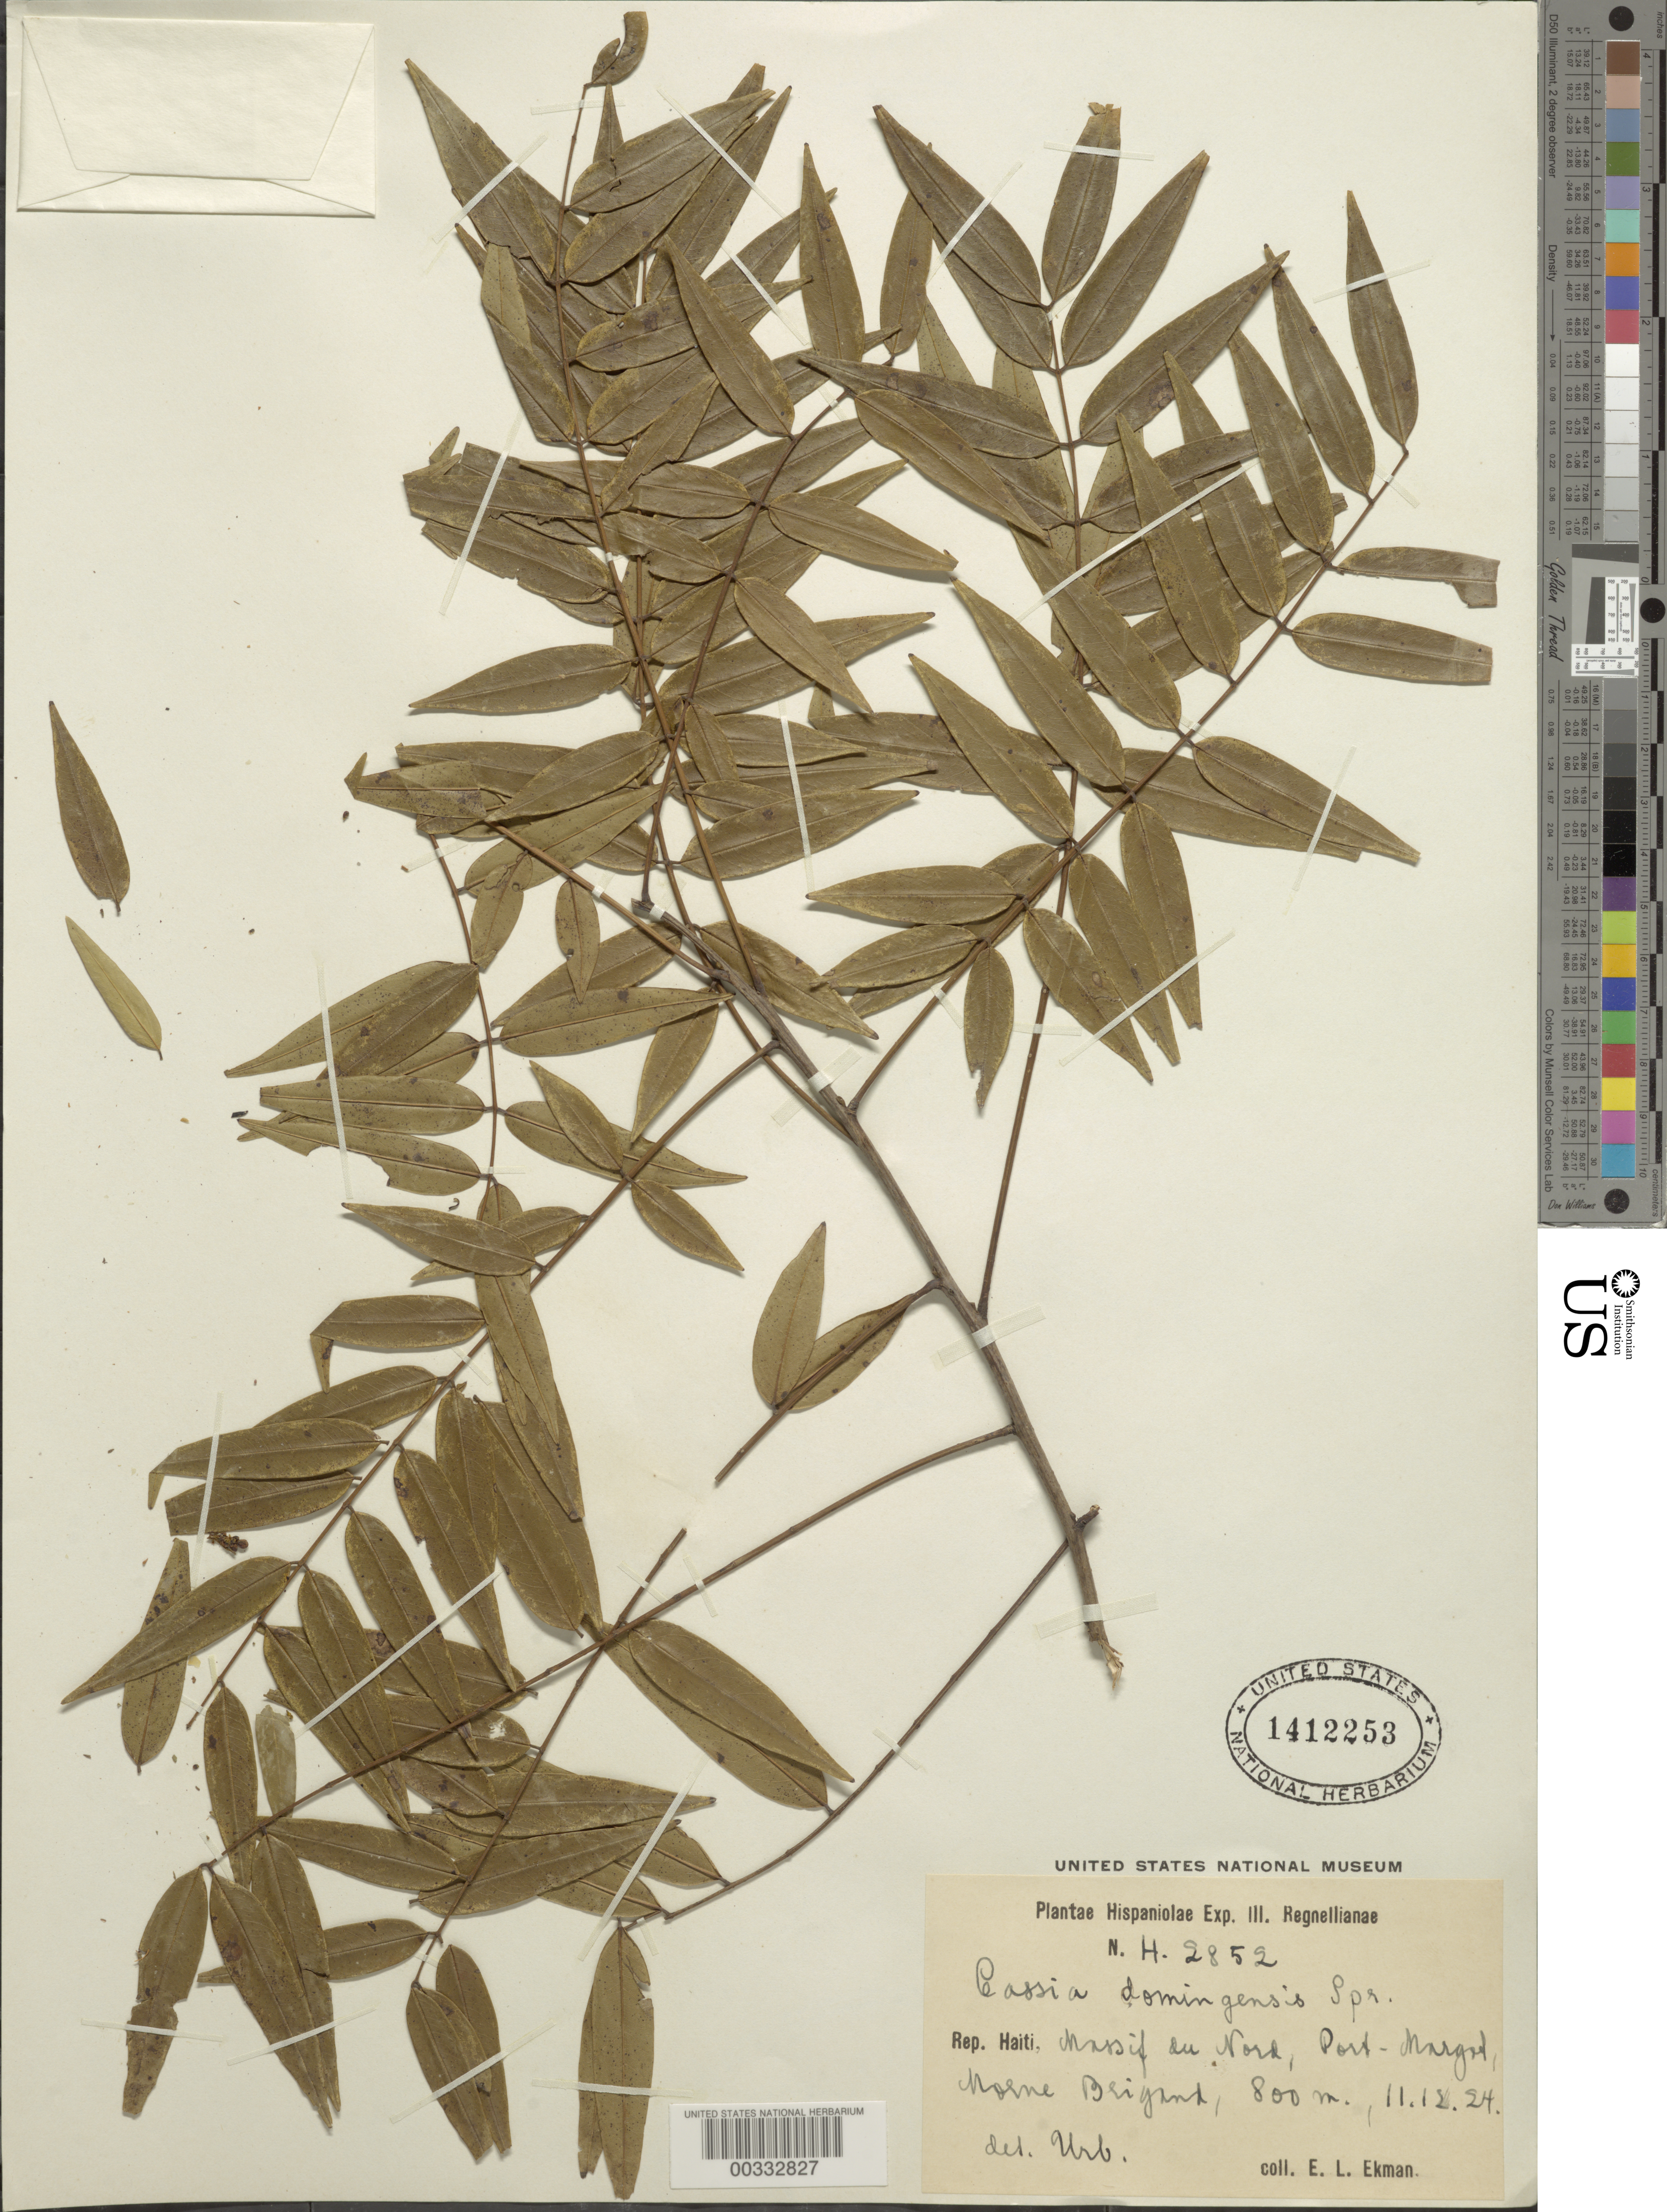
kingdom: Plantae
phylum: Tracheophyta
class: Magnoliopsida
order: Fabales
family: Fabaceae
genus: Senna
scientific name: Senna domingensis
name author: (Spreng.) H.S. Irwin & Barneby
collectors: E. L. Ekman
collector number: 2852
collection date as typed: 11 Dec 1924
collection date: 1924-12-11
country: Haiti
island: Hispaniola Island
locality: Massif du nord, port-margot, morne brigant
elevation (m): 800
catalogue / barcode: US 1412253